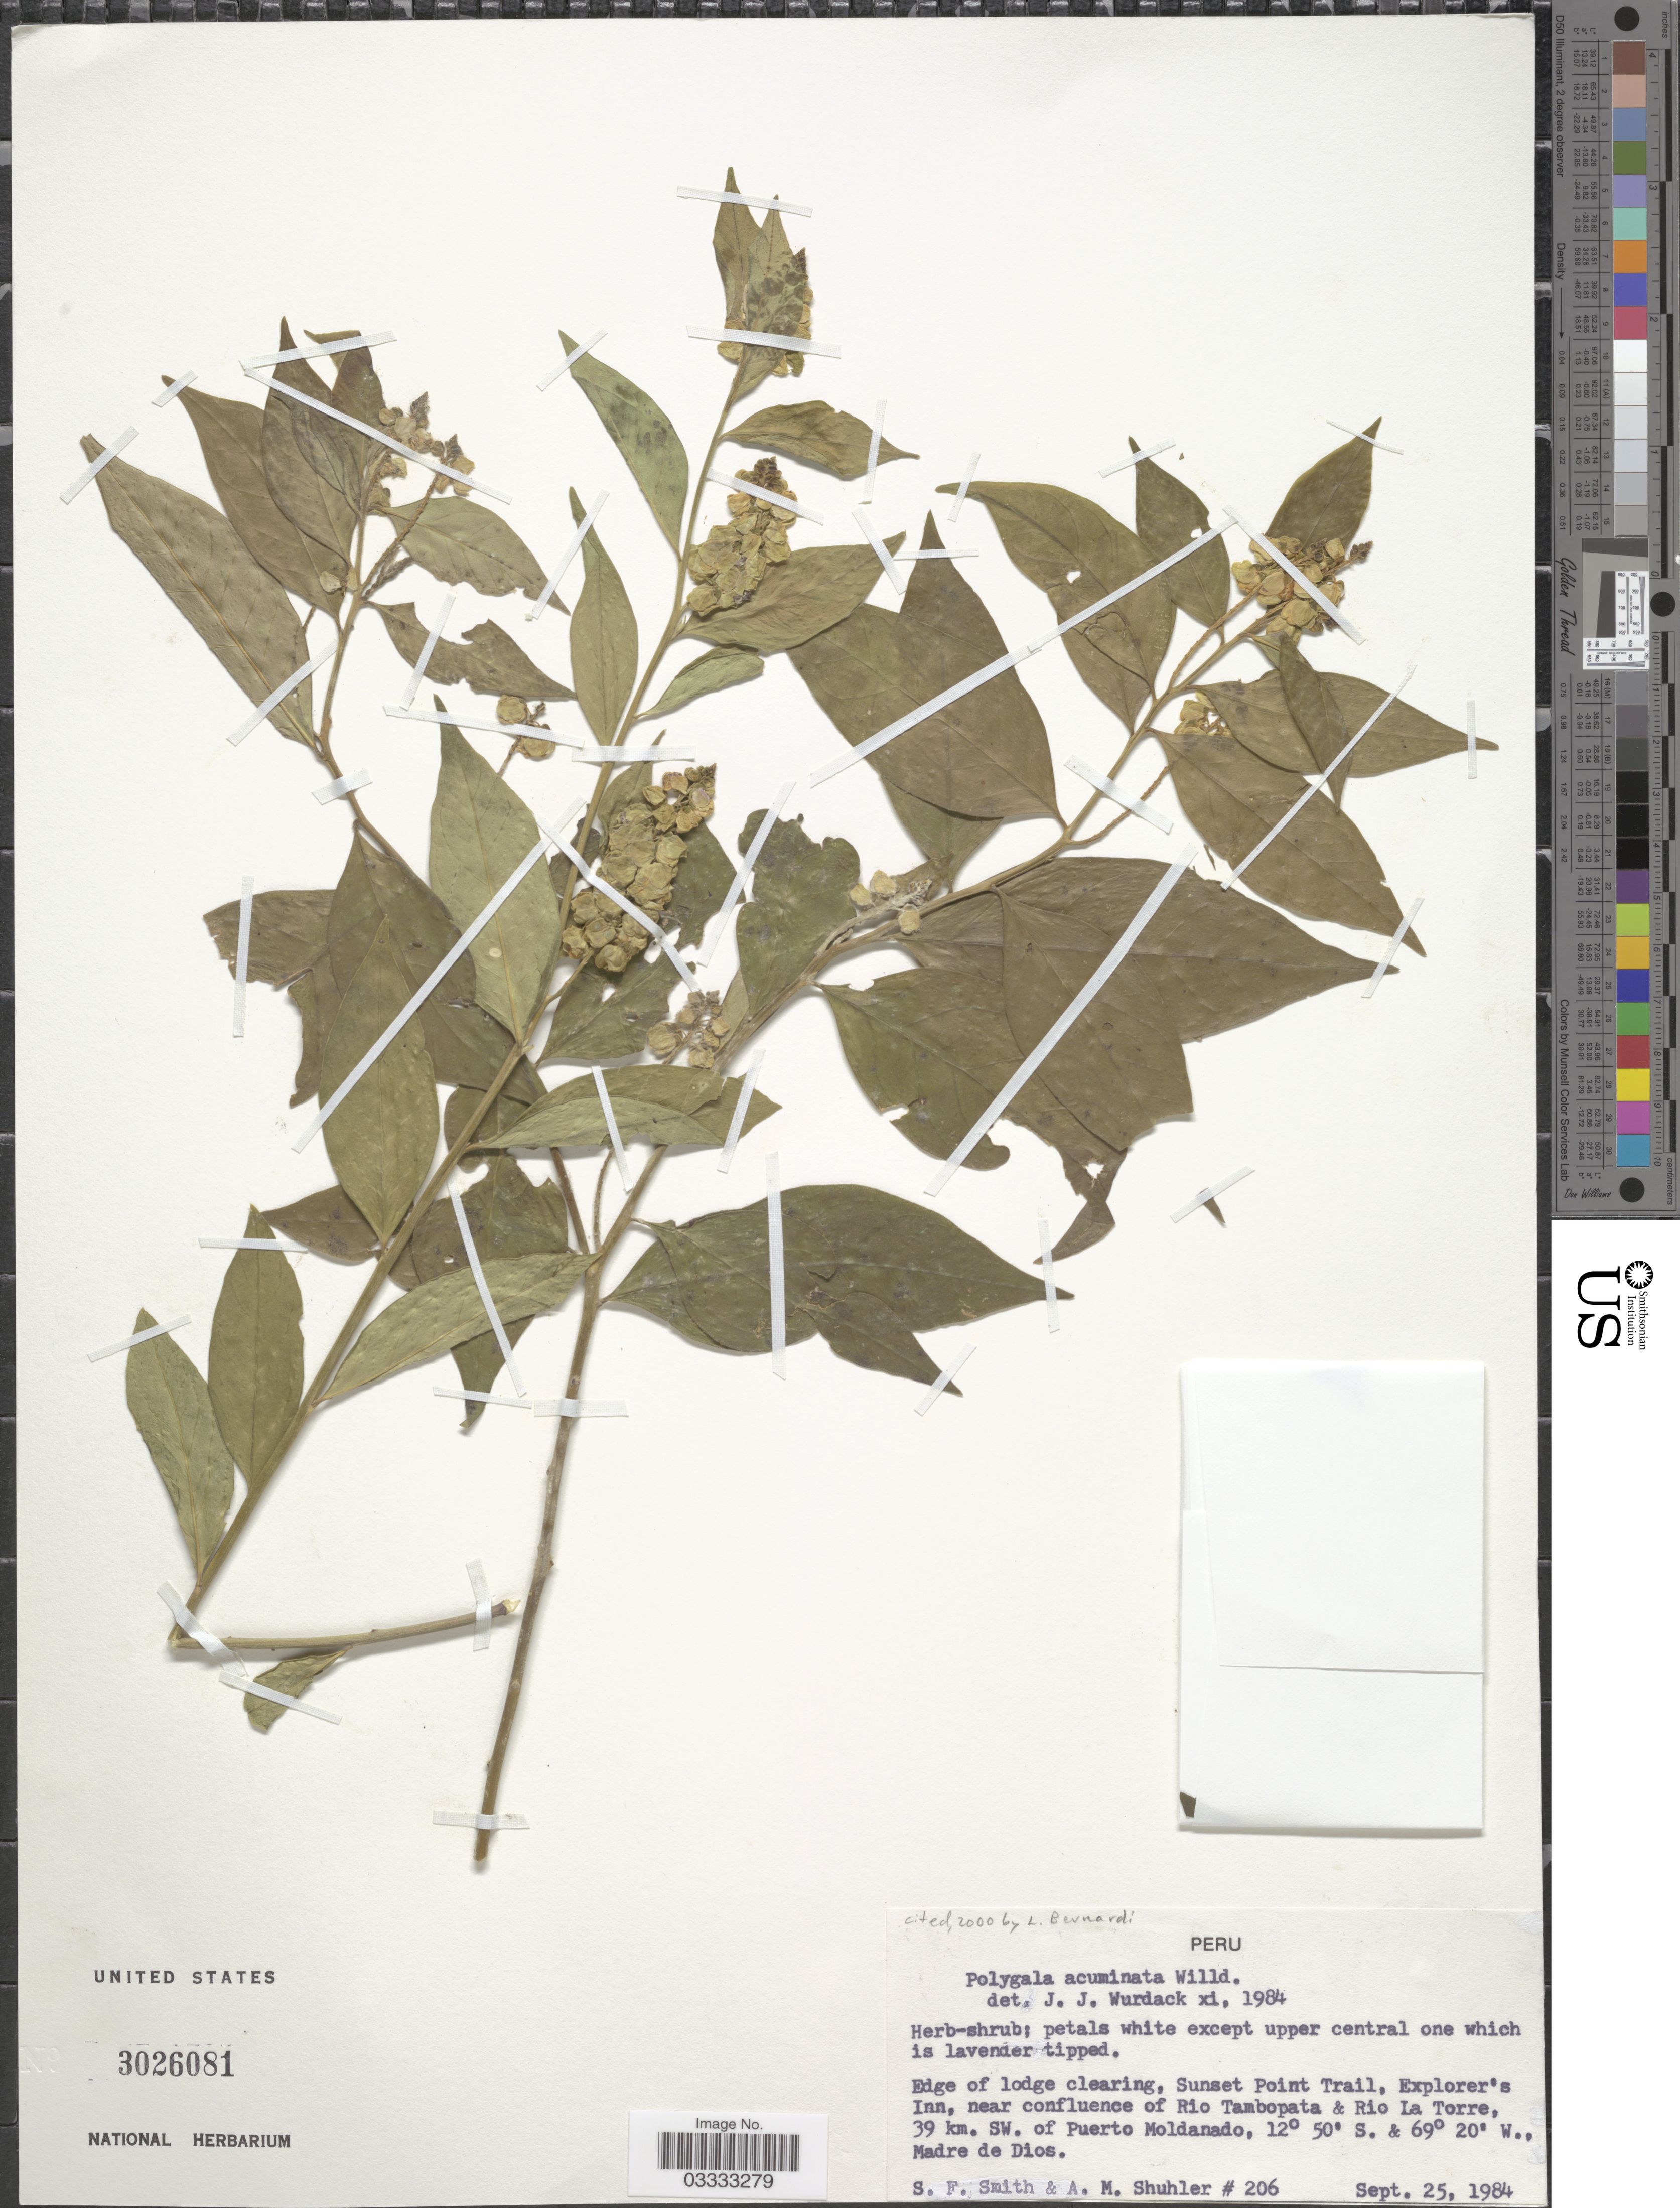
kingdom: Plantae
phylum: Tracheophyta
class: Magnoliopsida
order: Fabales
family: Polygalaceae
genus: Asemeia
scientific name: Asemeia acuminata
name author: (Willd.) J.F.B. Pastore & J.R. Abbott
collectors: S.F. Smith & A. Shuhler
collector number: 206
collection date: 1984-09-25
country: Peru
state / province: Madre de Dios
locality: Edge of lodge clearing, Sunset Point Trail, Explorer's Inn, near confluence of Rio Tambopata & Rio La Torre, 39 km. SW. of Puerto Moldanado.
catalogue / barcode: US 3026081